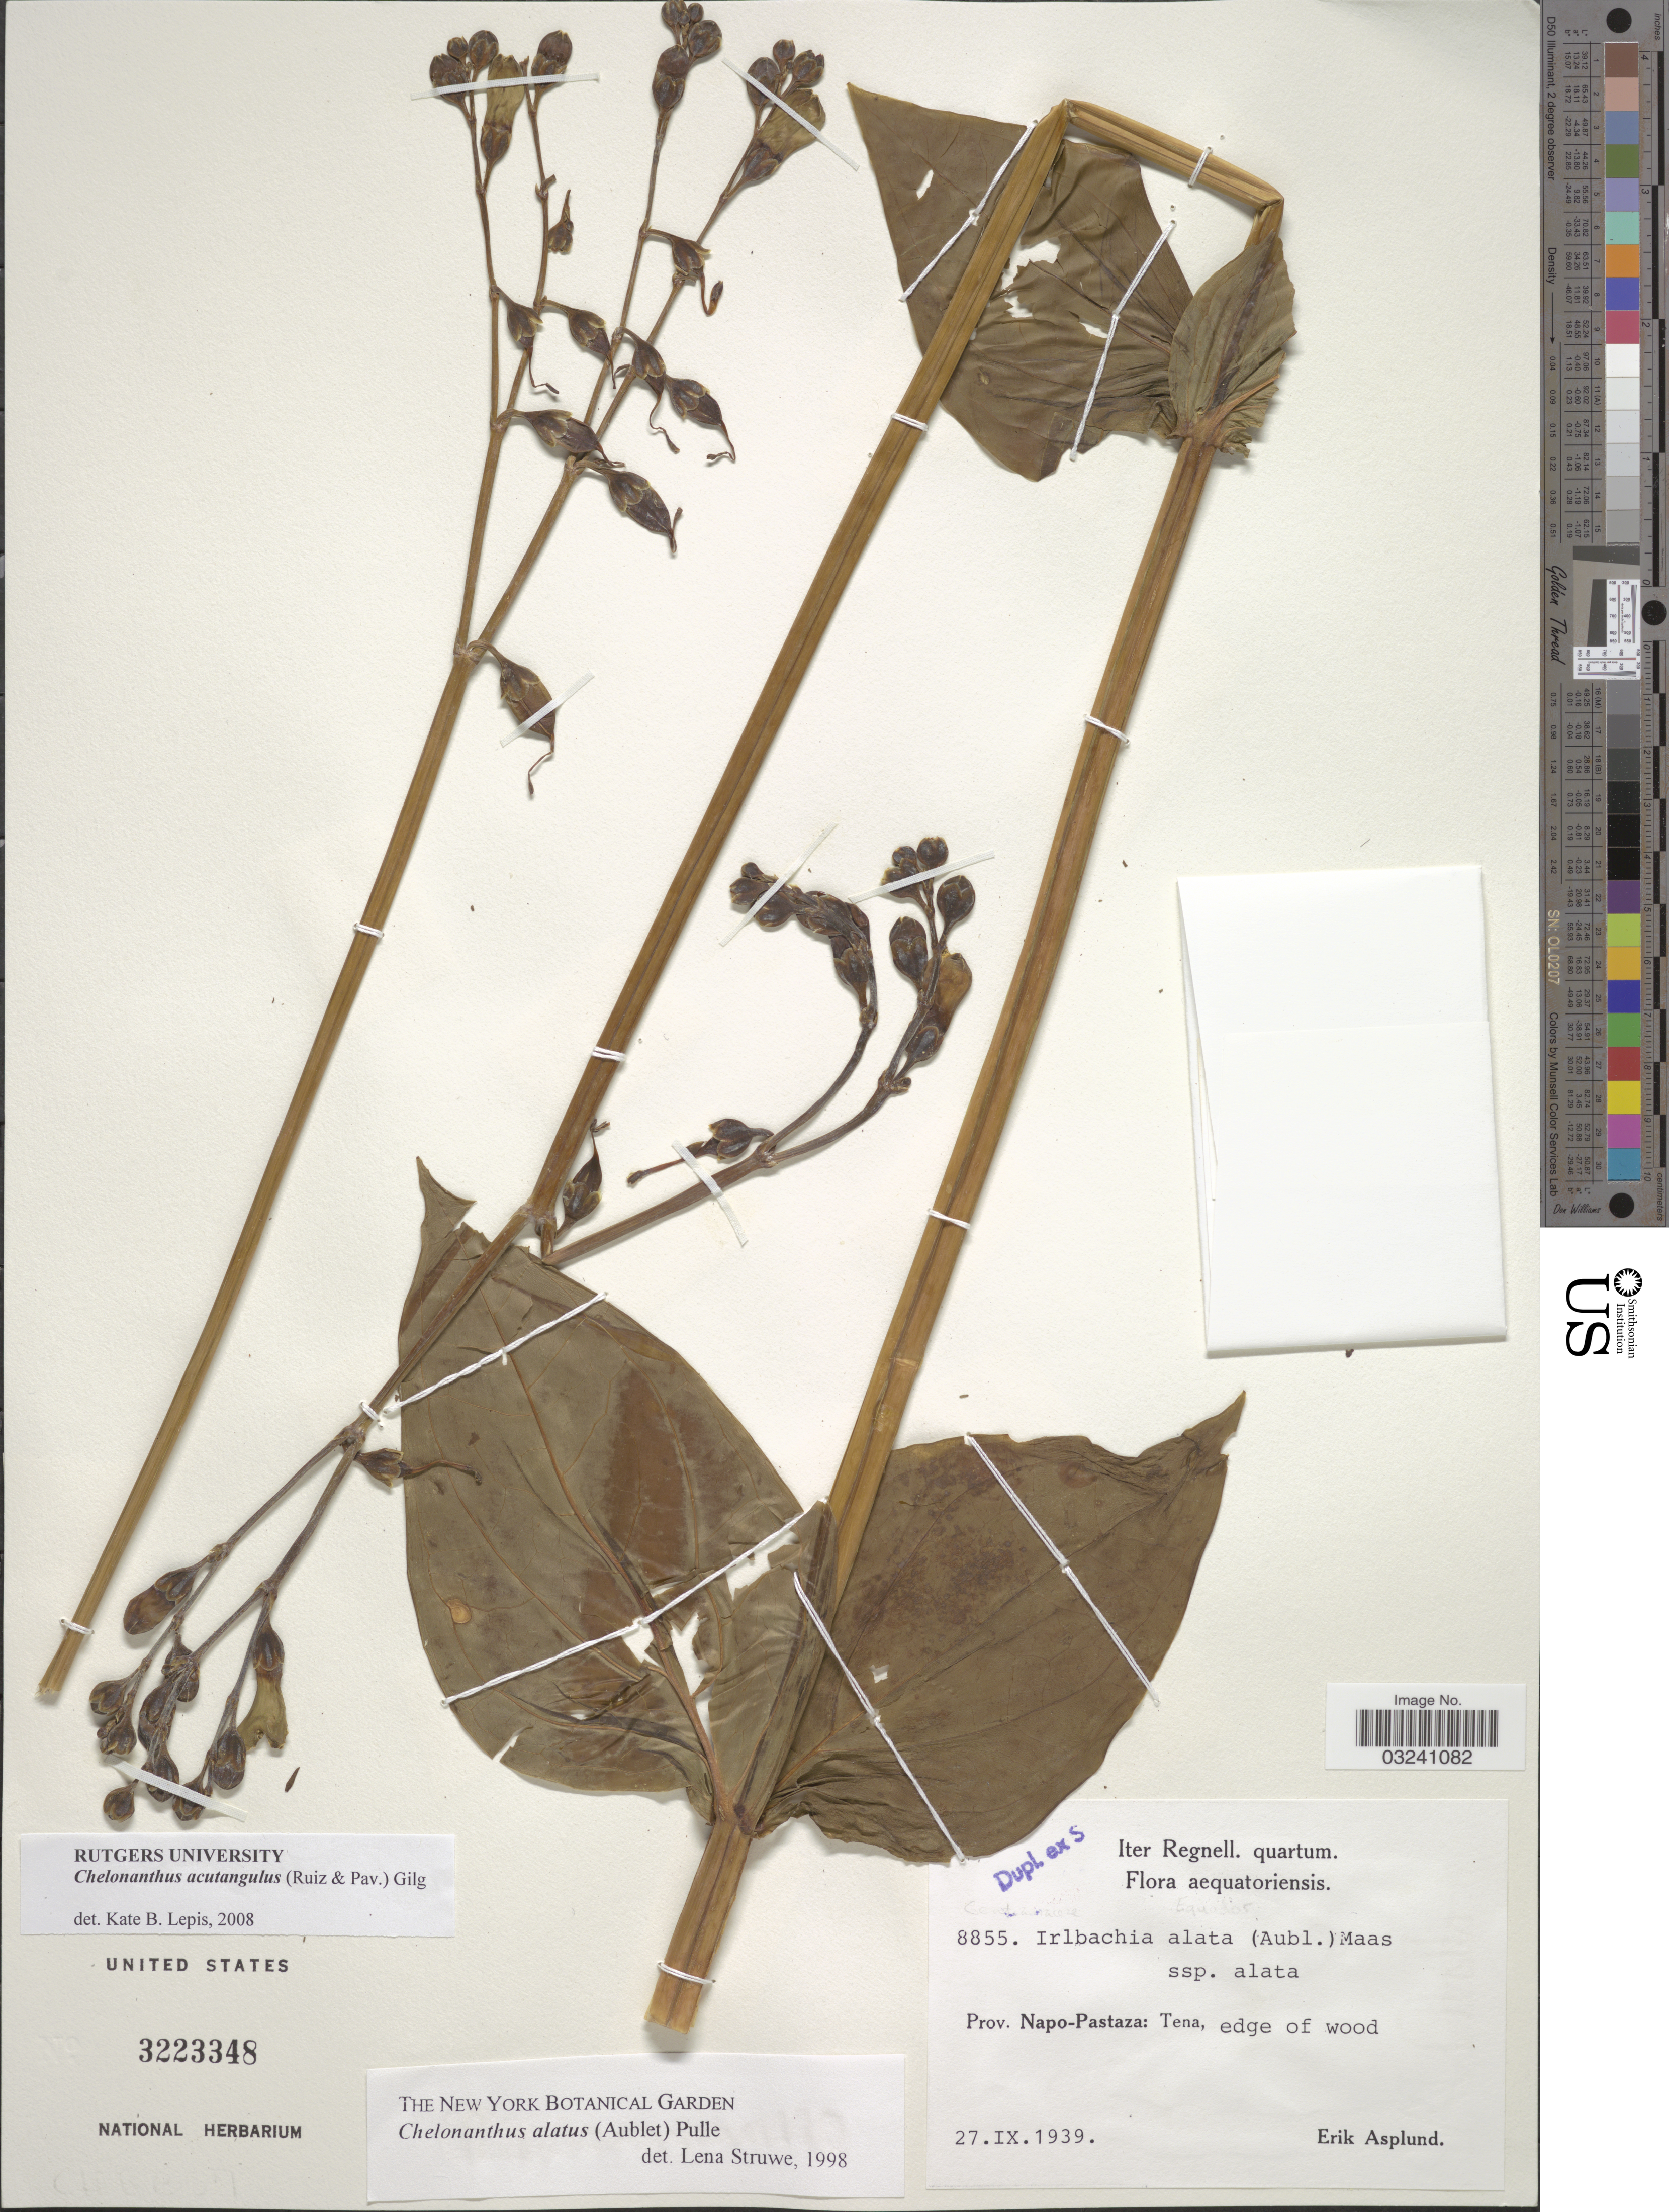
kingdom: Plantae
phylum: Tracheophyta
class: Magnoliopsida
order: Gentianales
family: Gentianaceae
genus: Chelonanthus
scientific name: Chelonanthus acutangulus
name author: (Ruiz & Pav.) Gilg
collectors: E. Asplund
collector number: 8855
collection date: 1939-09-27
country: Ecuador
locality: Prov. Napo-Pastaza: Tena.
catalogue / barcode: US 3223348